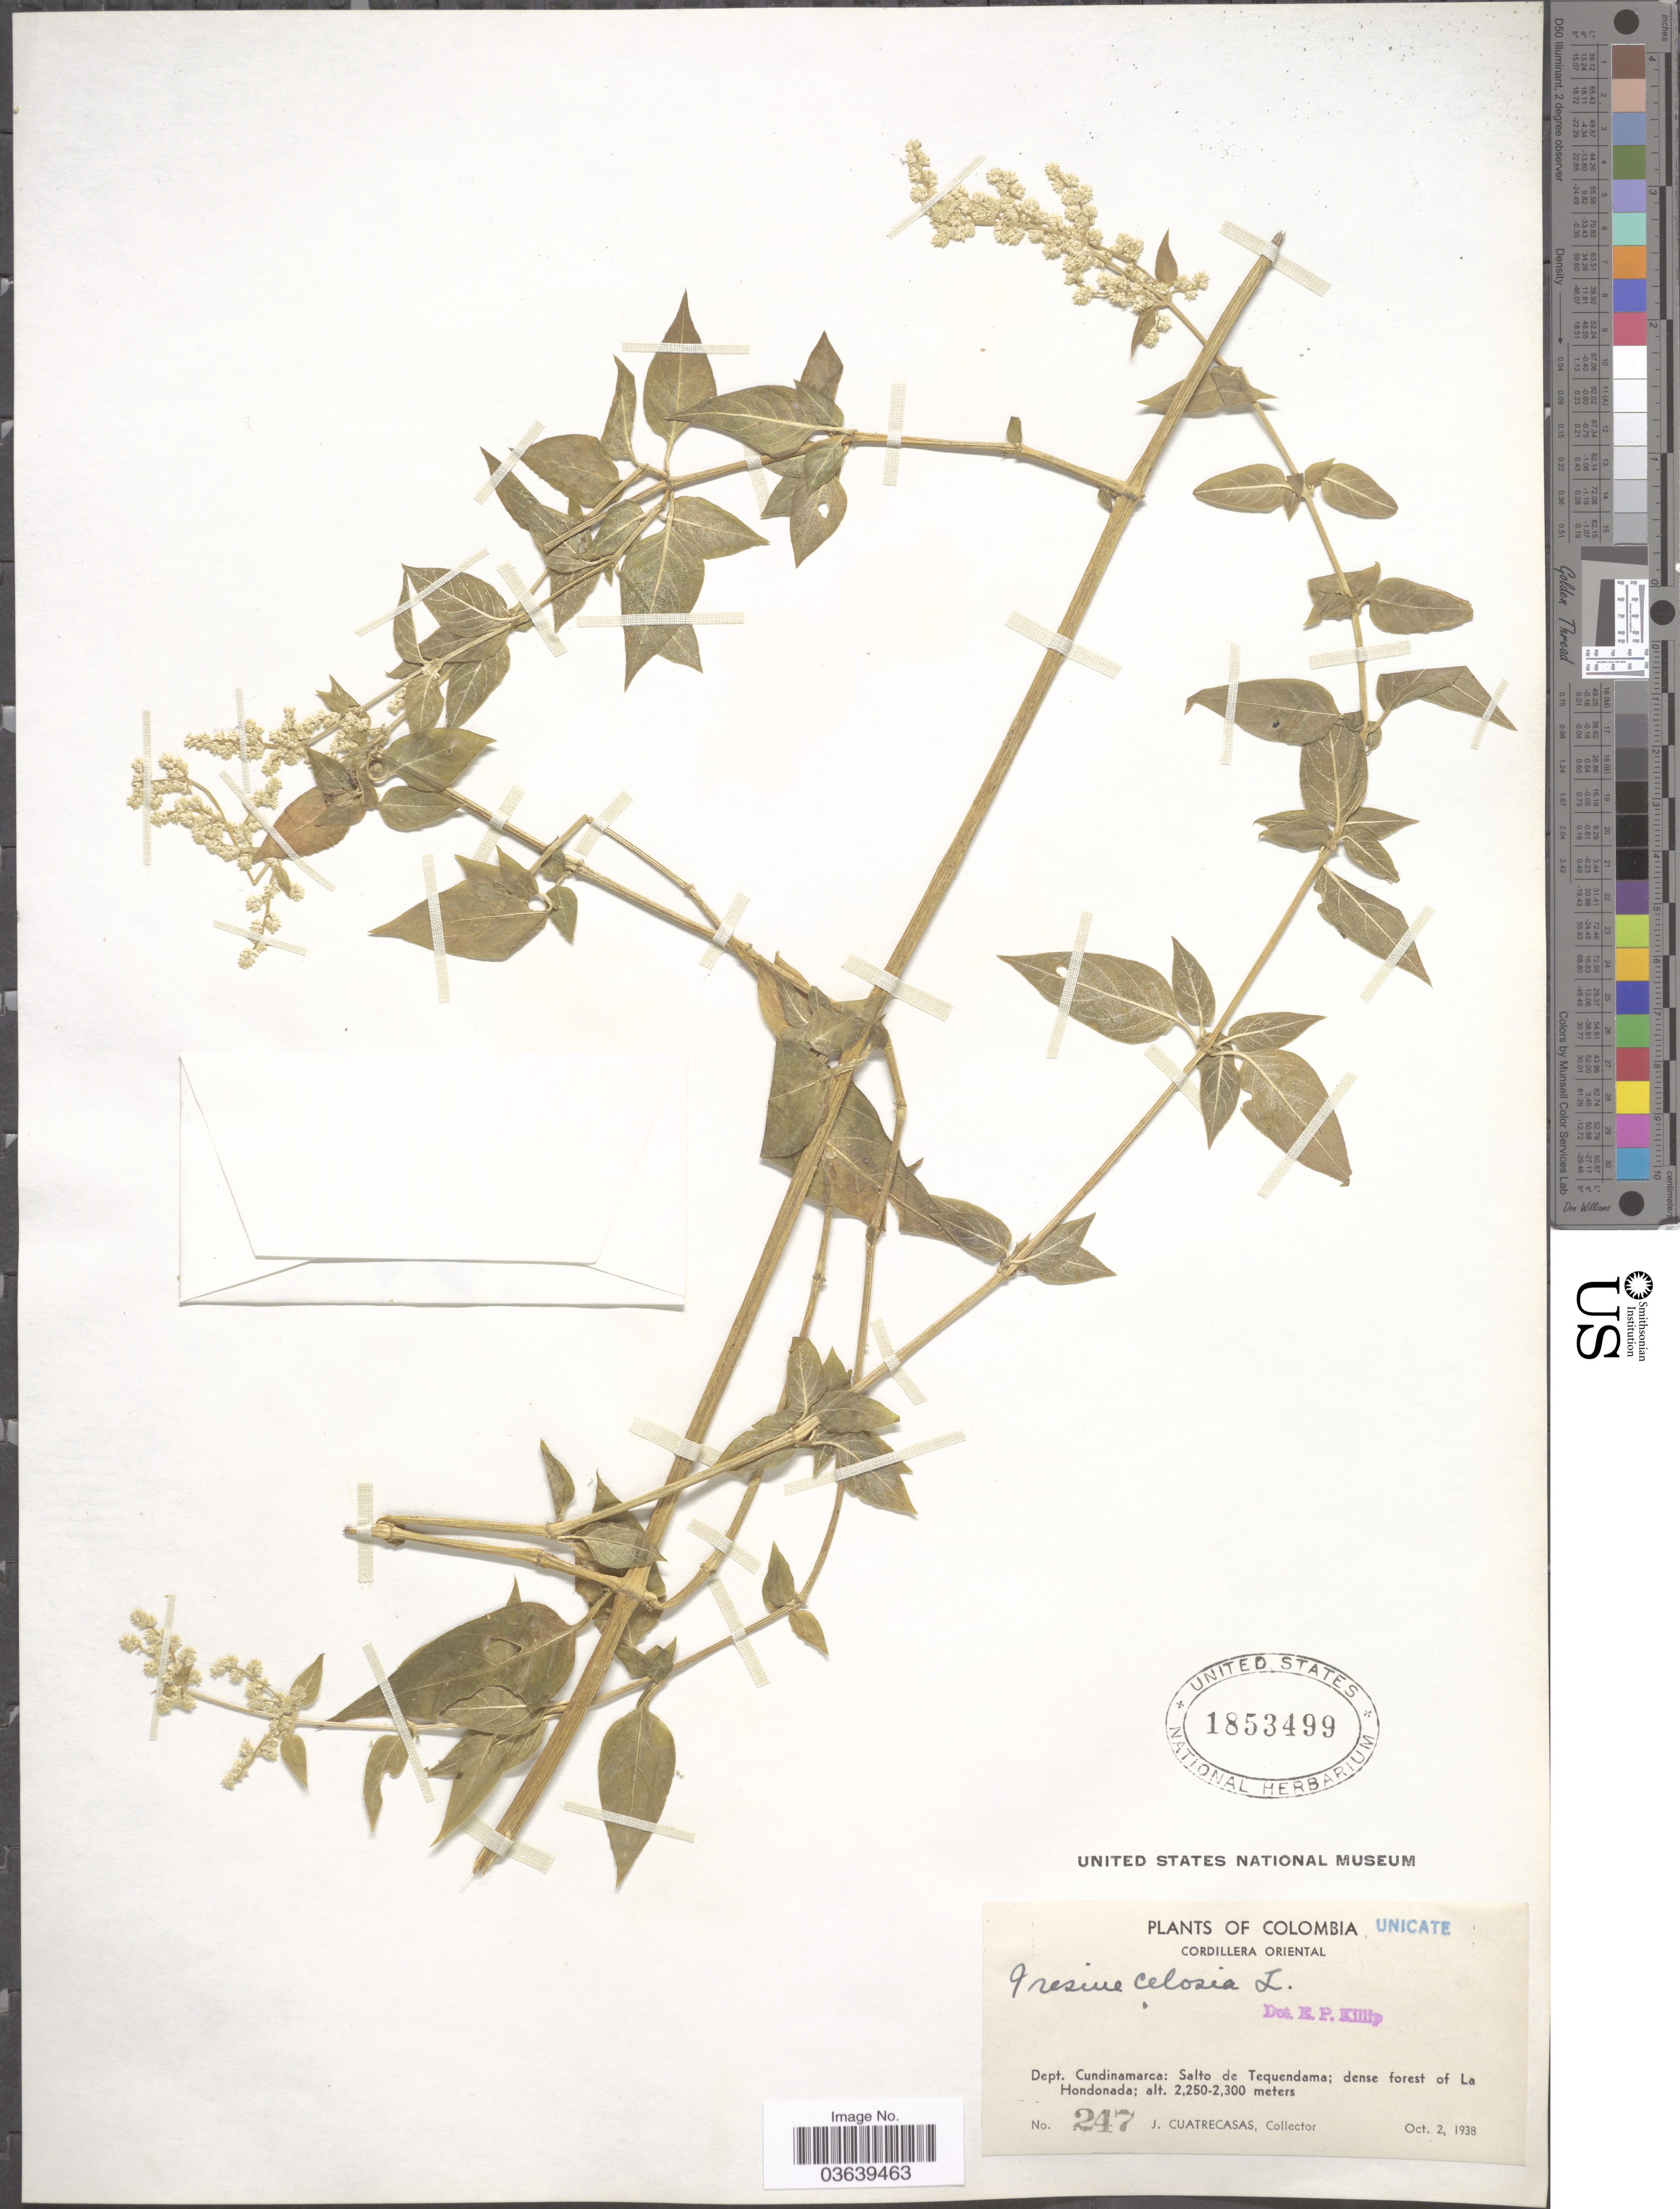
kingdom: Plantae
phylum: Tracheophyta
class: Magnoliopsida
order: Caryophyllales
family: Amaranthaceae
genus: Iresine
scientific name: Iresine diffusa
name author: Humb. & Bonpl. ex Willd.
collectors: J. Cuatrecasas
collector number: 247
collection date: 1938-10-02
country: Colombia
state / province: Cundinamarca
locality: Cordillera Oriental. Dept. Cundinamarca: Salto de Tequendama; dense forest of La Hondonada.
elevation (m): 2250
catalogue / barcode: US 1853499